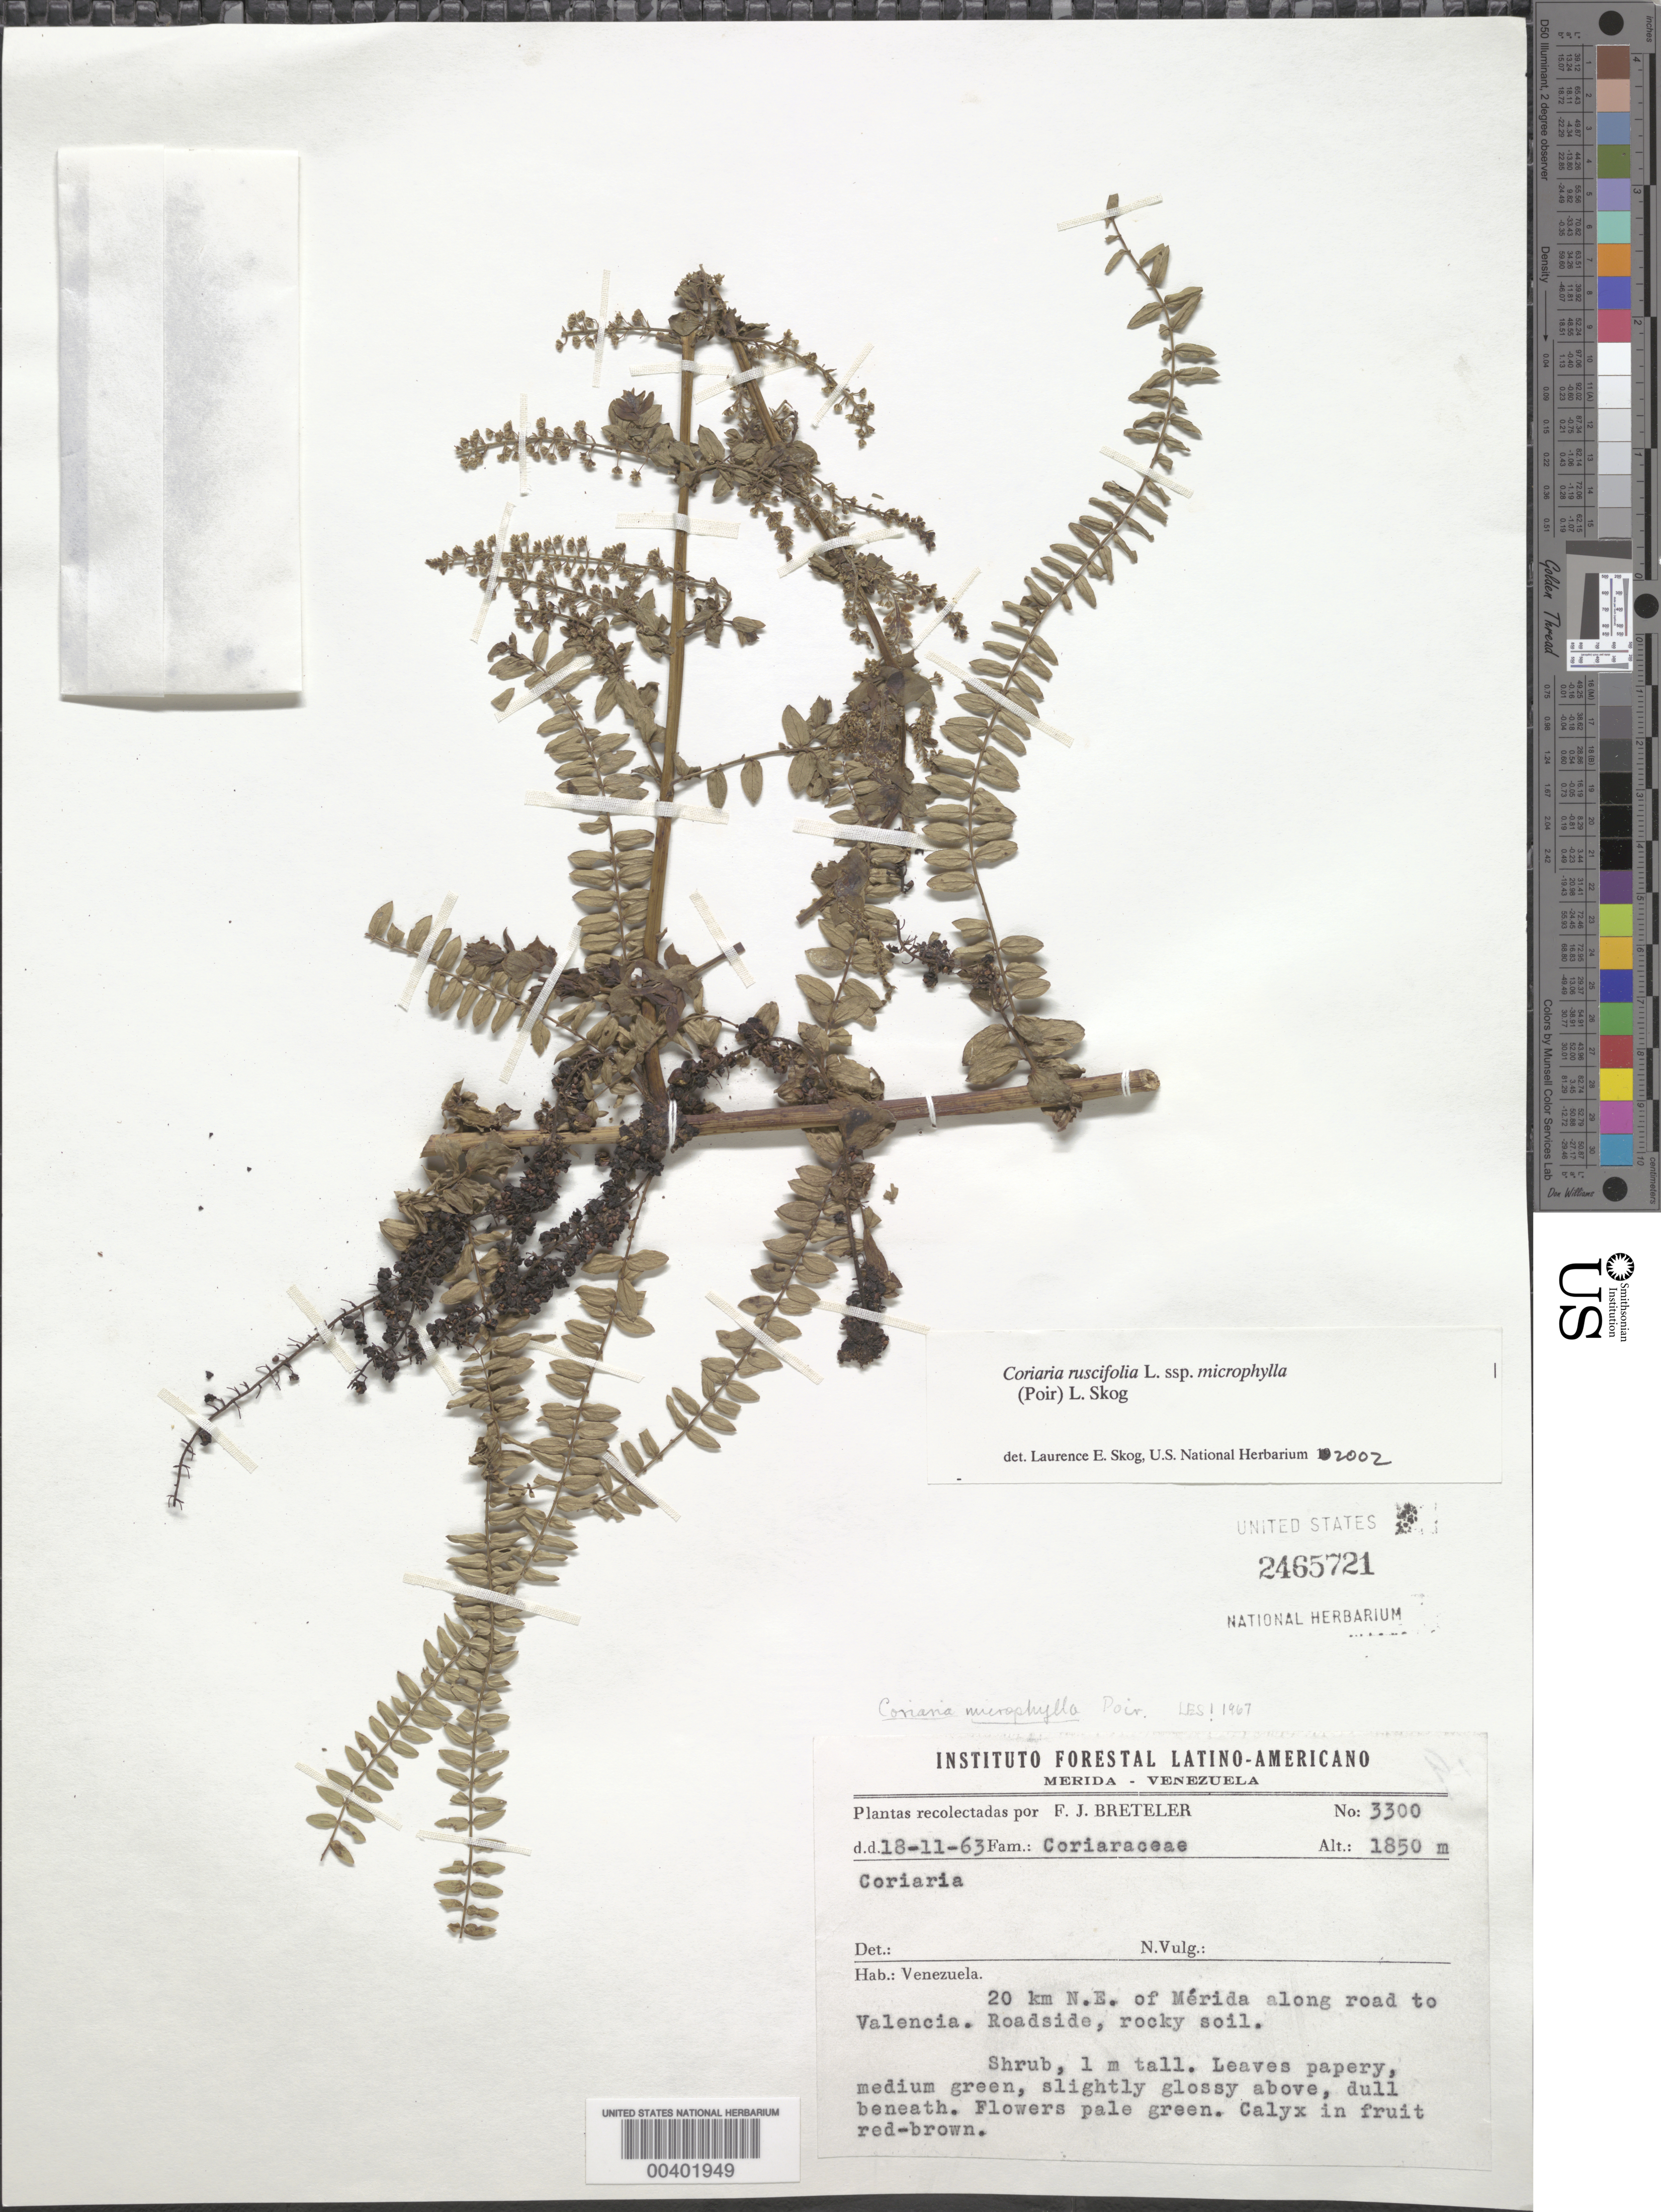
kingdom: Plantae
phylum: Tracheophyta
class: Magnoliopsida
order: Cucurbitales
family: Coriariaceae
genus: Coriaria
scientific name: Coriaria ruscifolia subsp. microphylla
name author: (Poir.) L.E. Skog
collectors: F. J. Breteler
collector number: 3300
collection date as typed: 18 Nov 1963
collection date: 1963-11-18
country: Venezuela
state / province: Mérida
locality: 20 km. N.E. of Mérida along road to Valencia.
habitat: Roadside, rocky soil.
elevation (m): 1850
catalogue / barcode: US 2465721